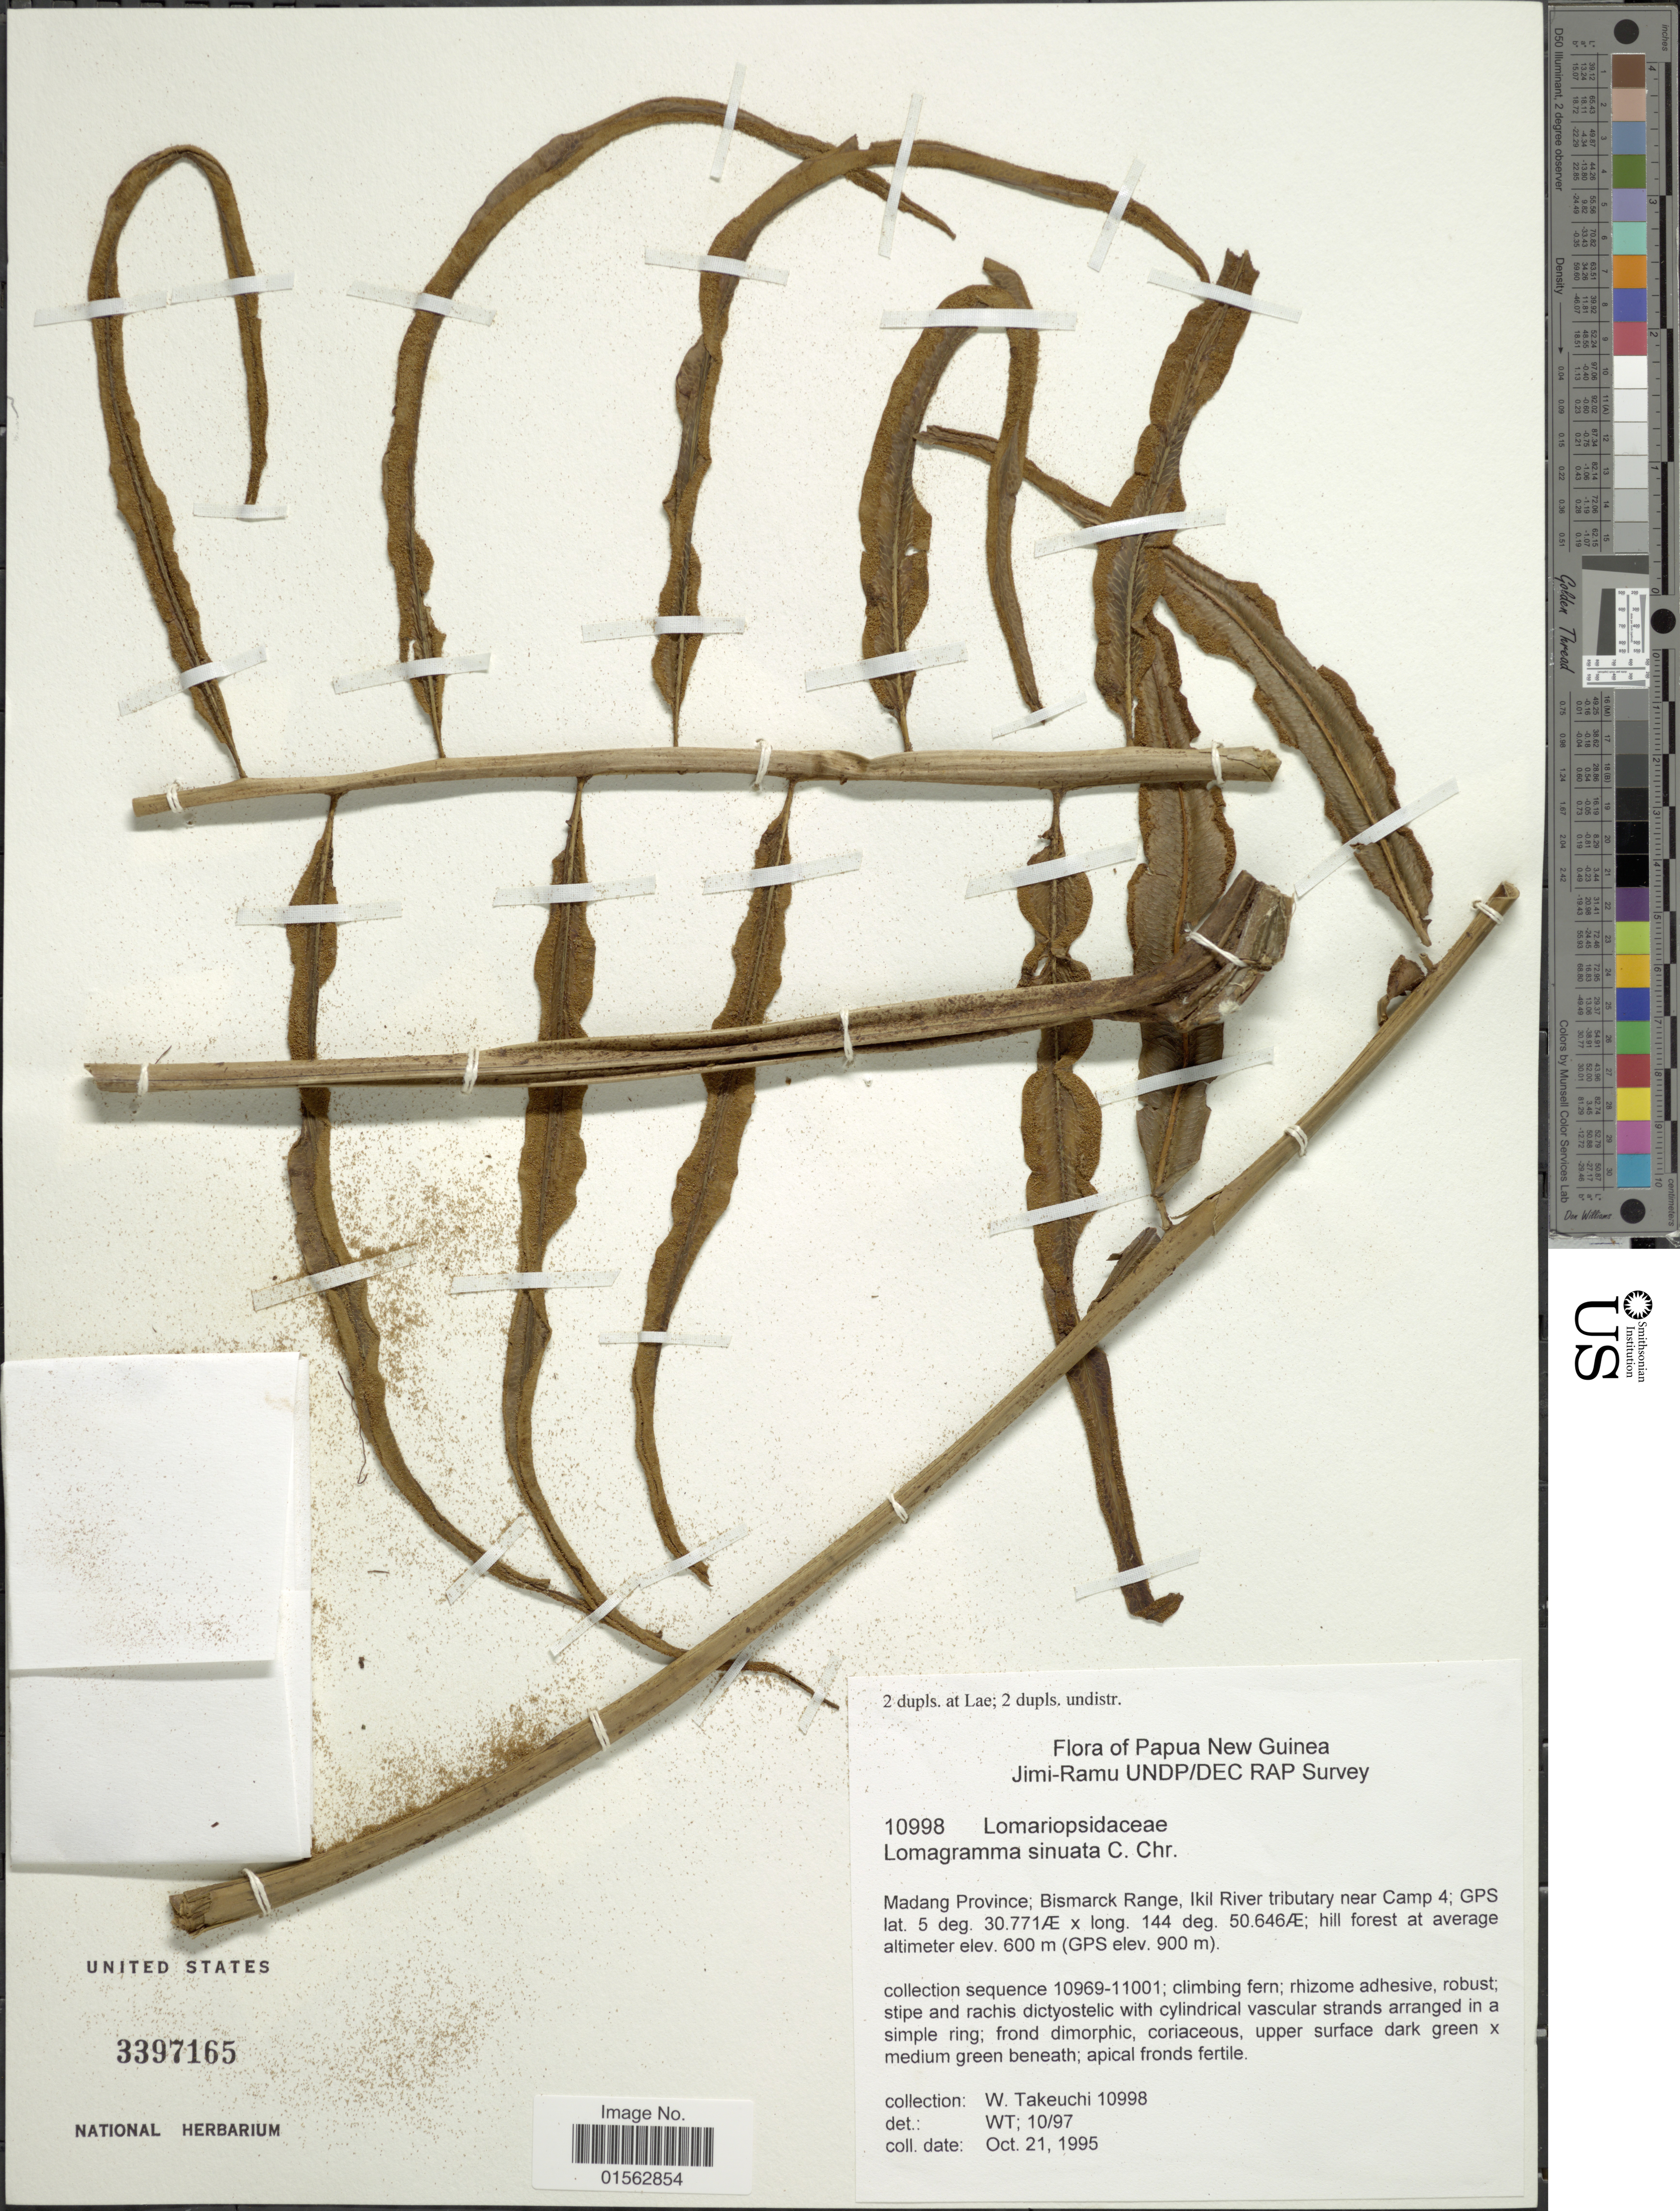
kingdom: Plantae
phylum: Tracheophyta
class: Polypodiopsida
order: Polypodiales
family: Dryopteridaceae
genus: Lomagramma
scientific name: Lomagramma sinuata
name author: C. Chr.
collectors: W. Takeuchi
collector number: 10998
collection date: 1995-10-21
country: Papua New Guinea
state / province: Madang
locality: Papua New Guinea, Madan Province; Bismarck Range, Ikil River tributary near Camp 4; hill forest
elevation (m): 600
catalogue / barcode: US 3397165